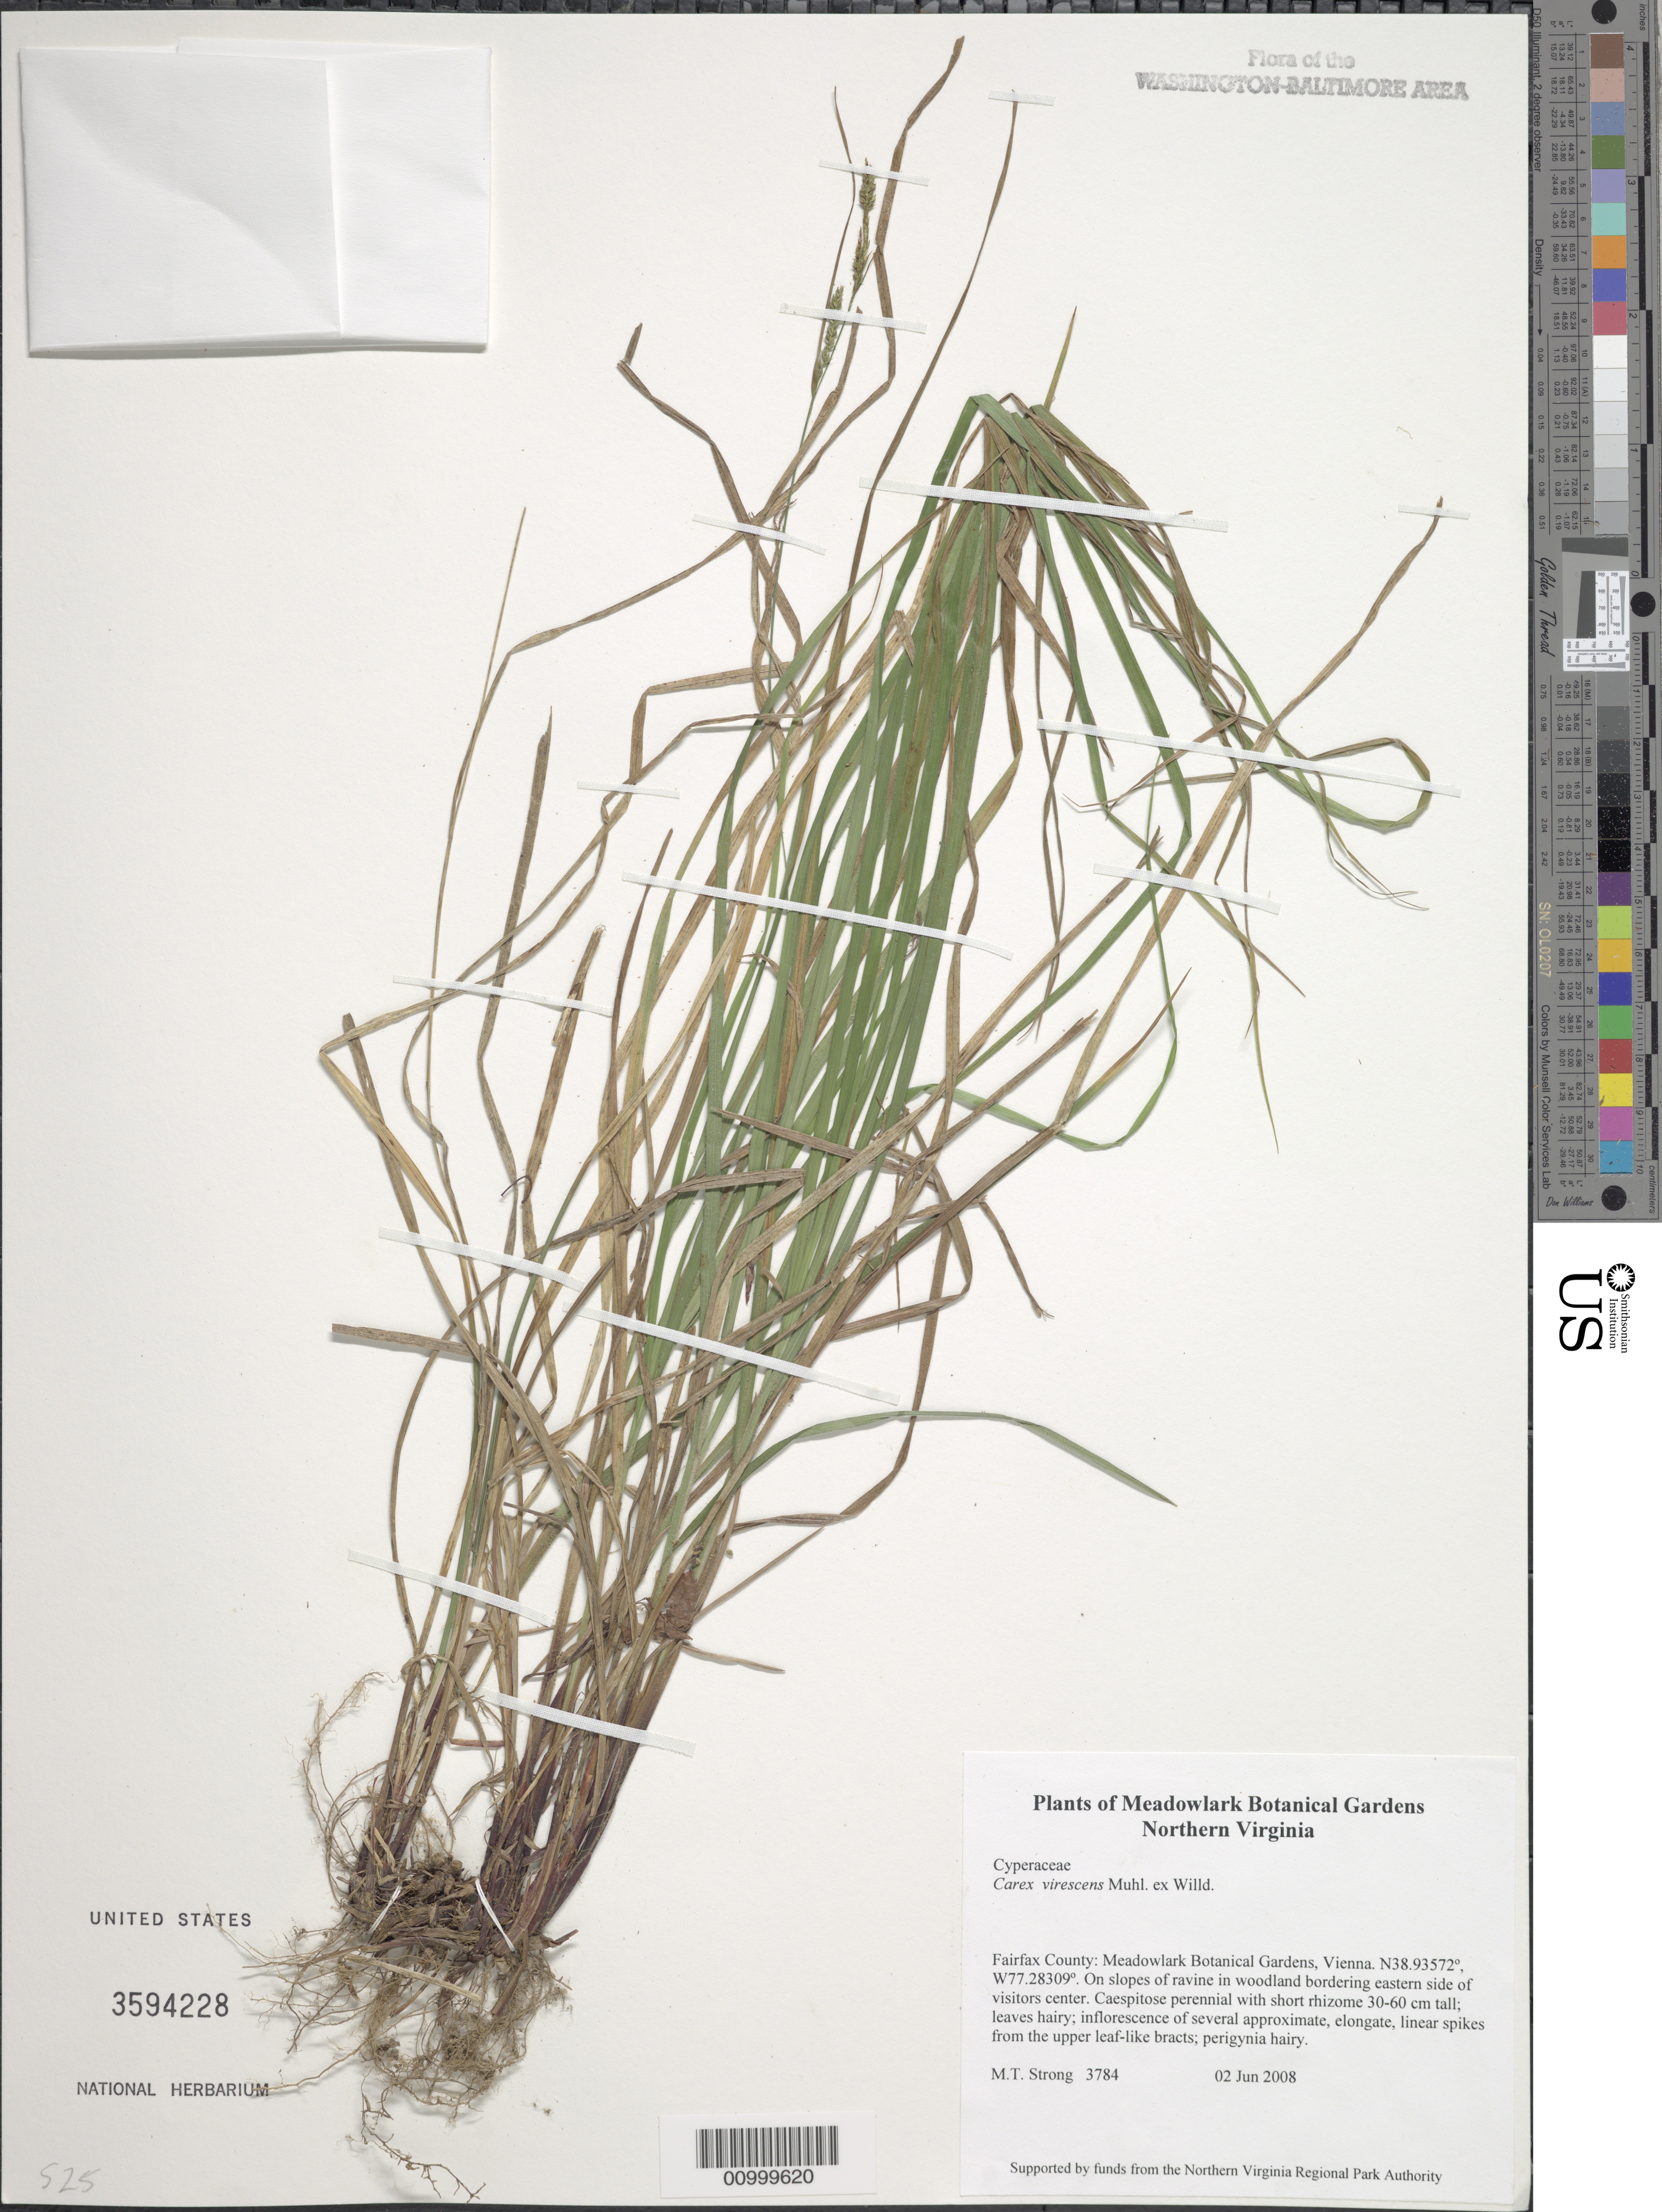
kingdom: Plantae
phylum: Tracheophyta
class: Liliopsida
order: Poales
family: Cyperaceae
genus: Carex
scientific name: Carex virescens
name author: Muhl. ex Willd.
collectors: M. T. Strong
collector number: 3784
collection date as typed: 02 Jun 2008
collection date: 2008-06-02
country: United States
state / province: Virginia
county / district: Fairfax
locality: Meadowlark Botanical Gardens, Vienna.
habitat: On slopes of ravine in woodland bordering on eastern side of visitors center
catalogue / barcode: US 3594228